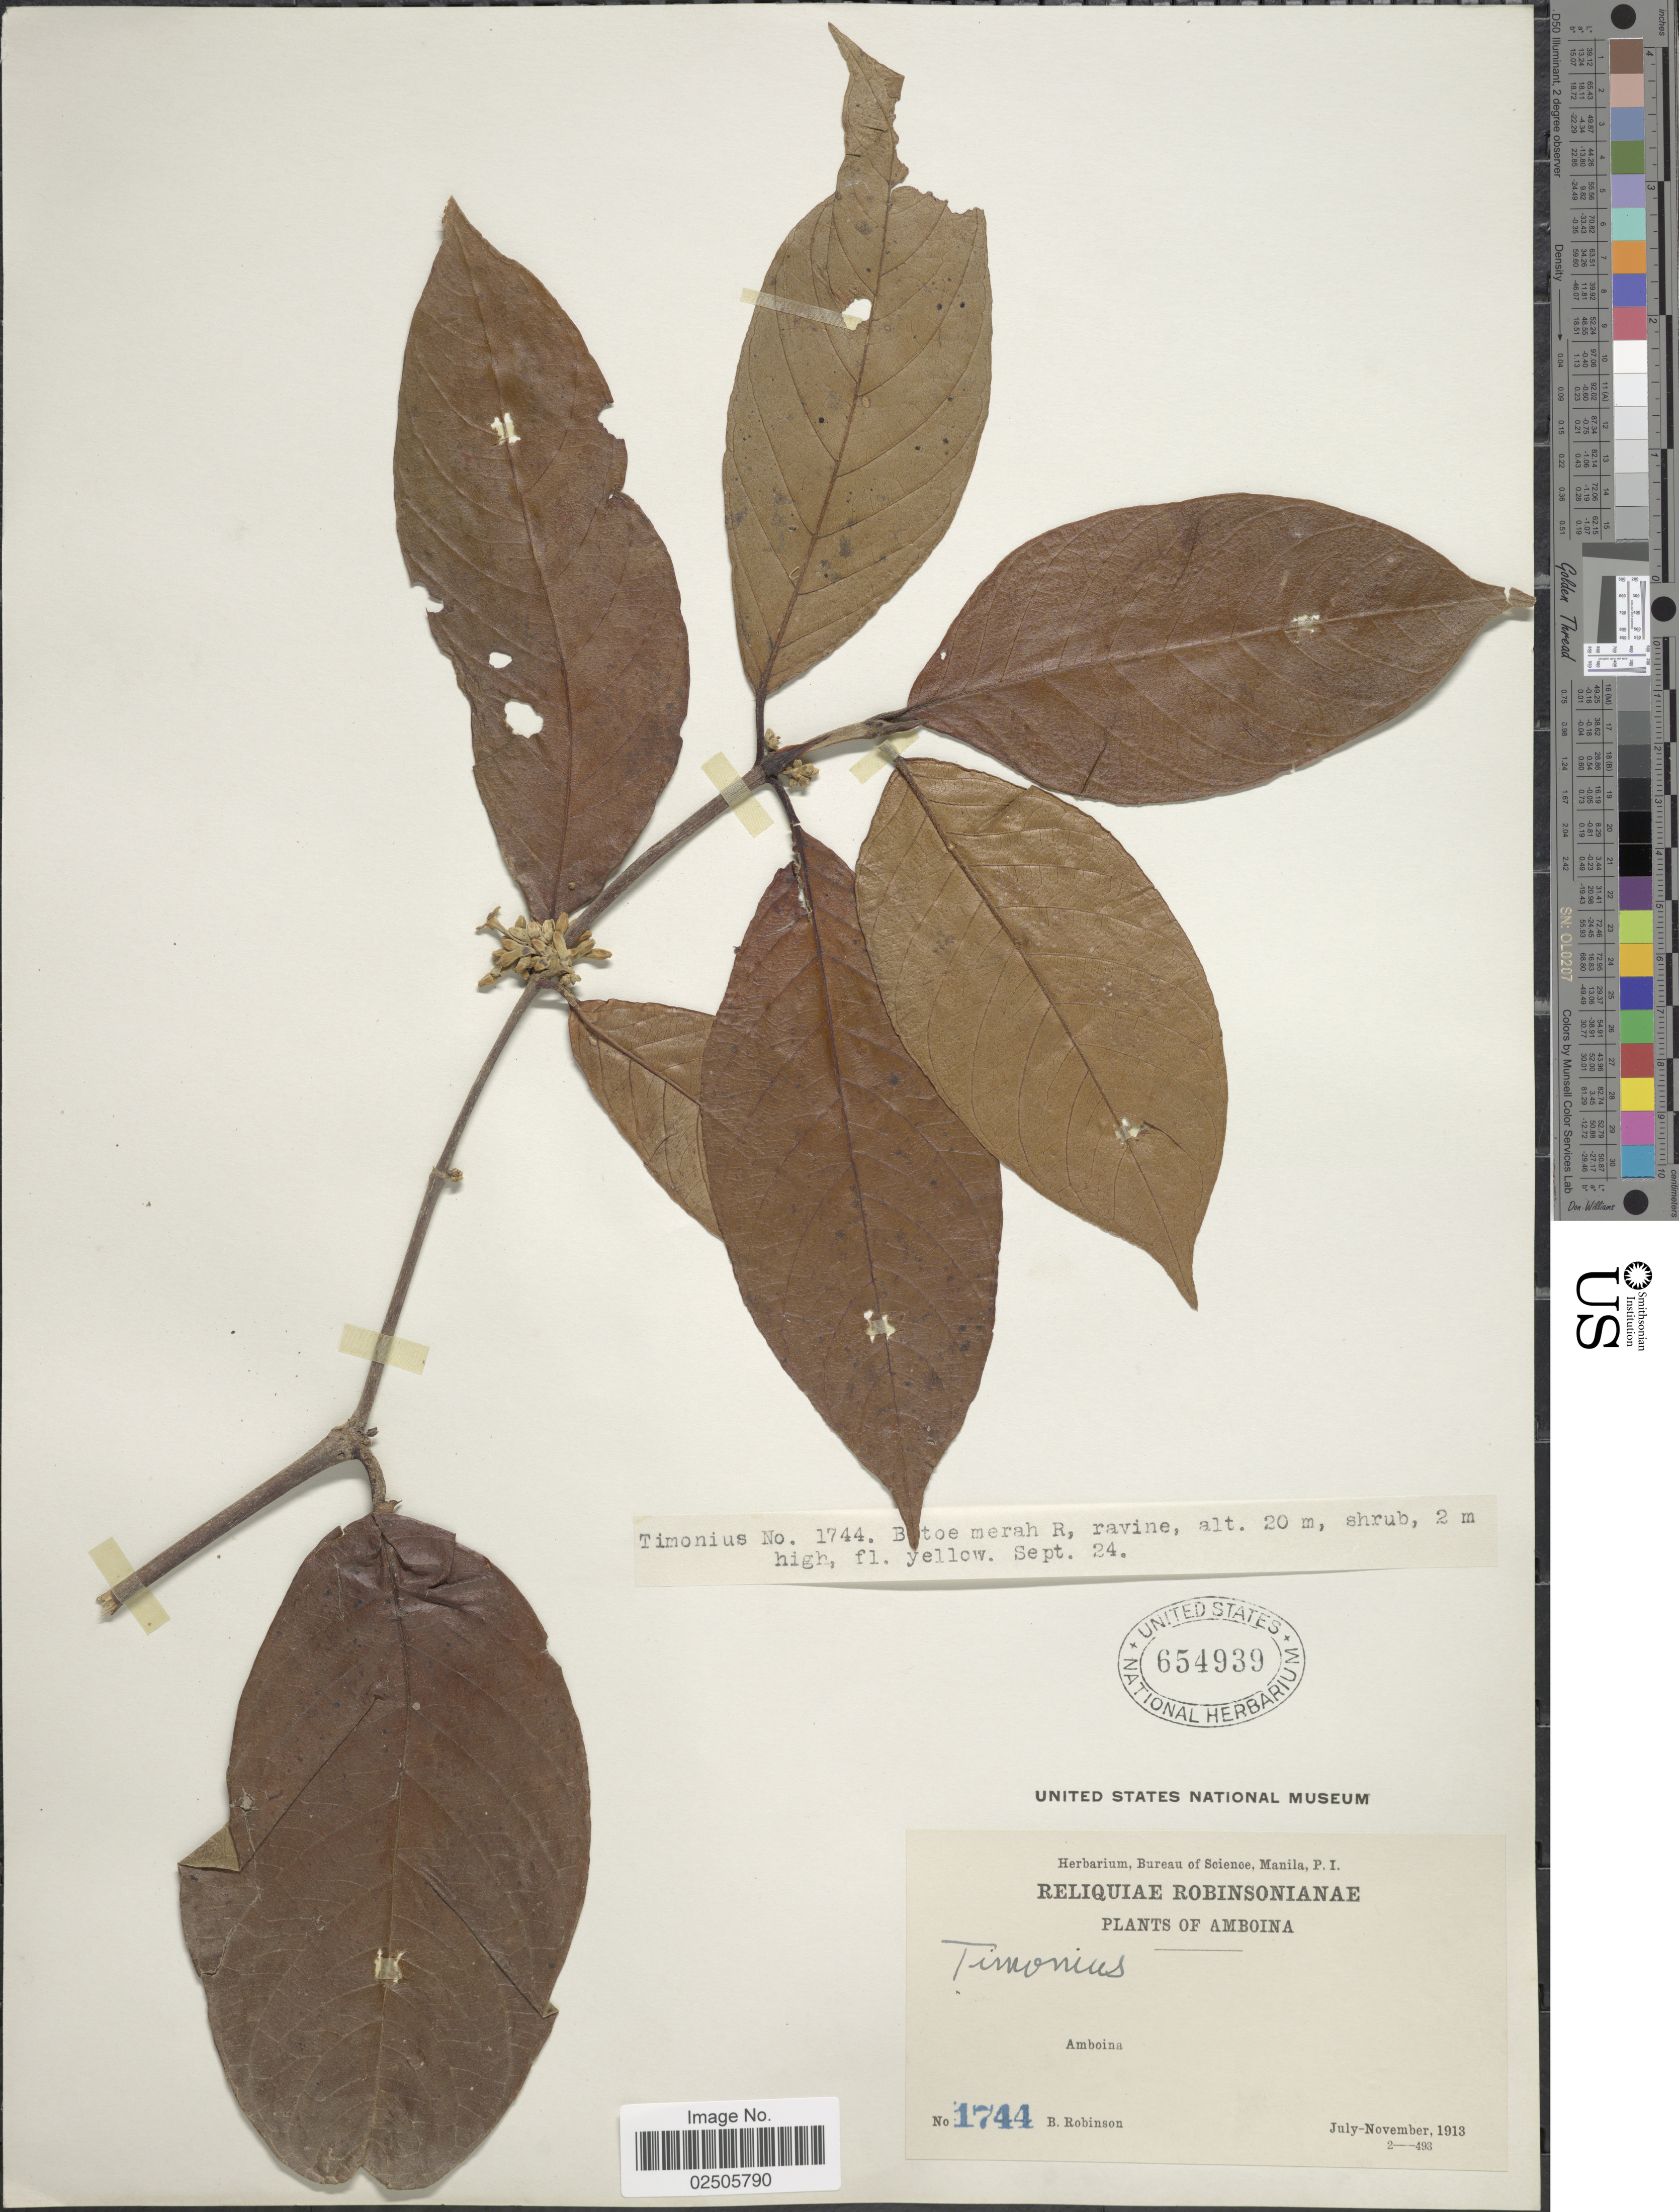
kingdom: Plantae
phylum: Tracheophyta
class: Magnoliopsida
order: Gentianales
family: Rubiaceae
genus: Timonius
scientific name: Timonius sp.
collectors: B. Robinson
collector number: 1744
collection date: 1913-07/1913-11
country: Indonesia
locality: Amboina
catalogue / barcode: US 654939